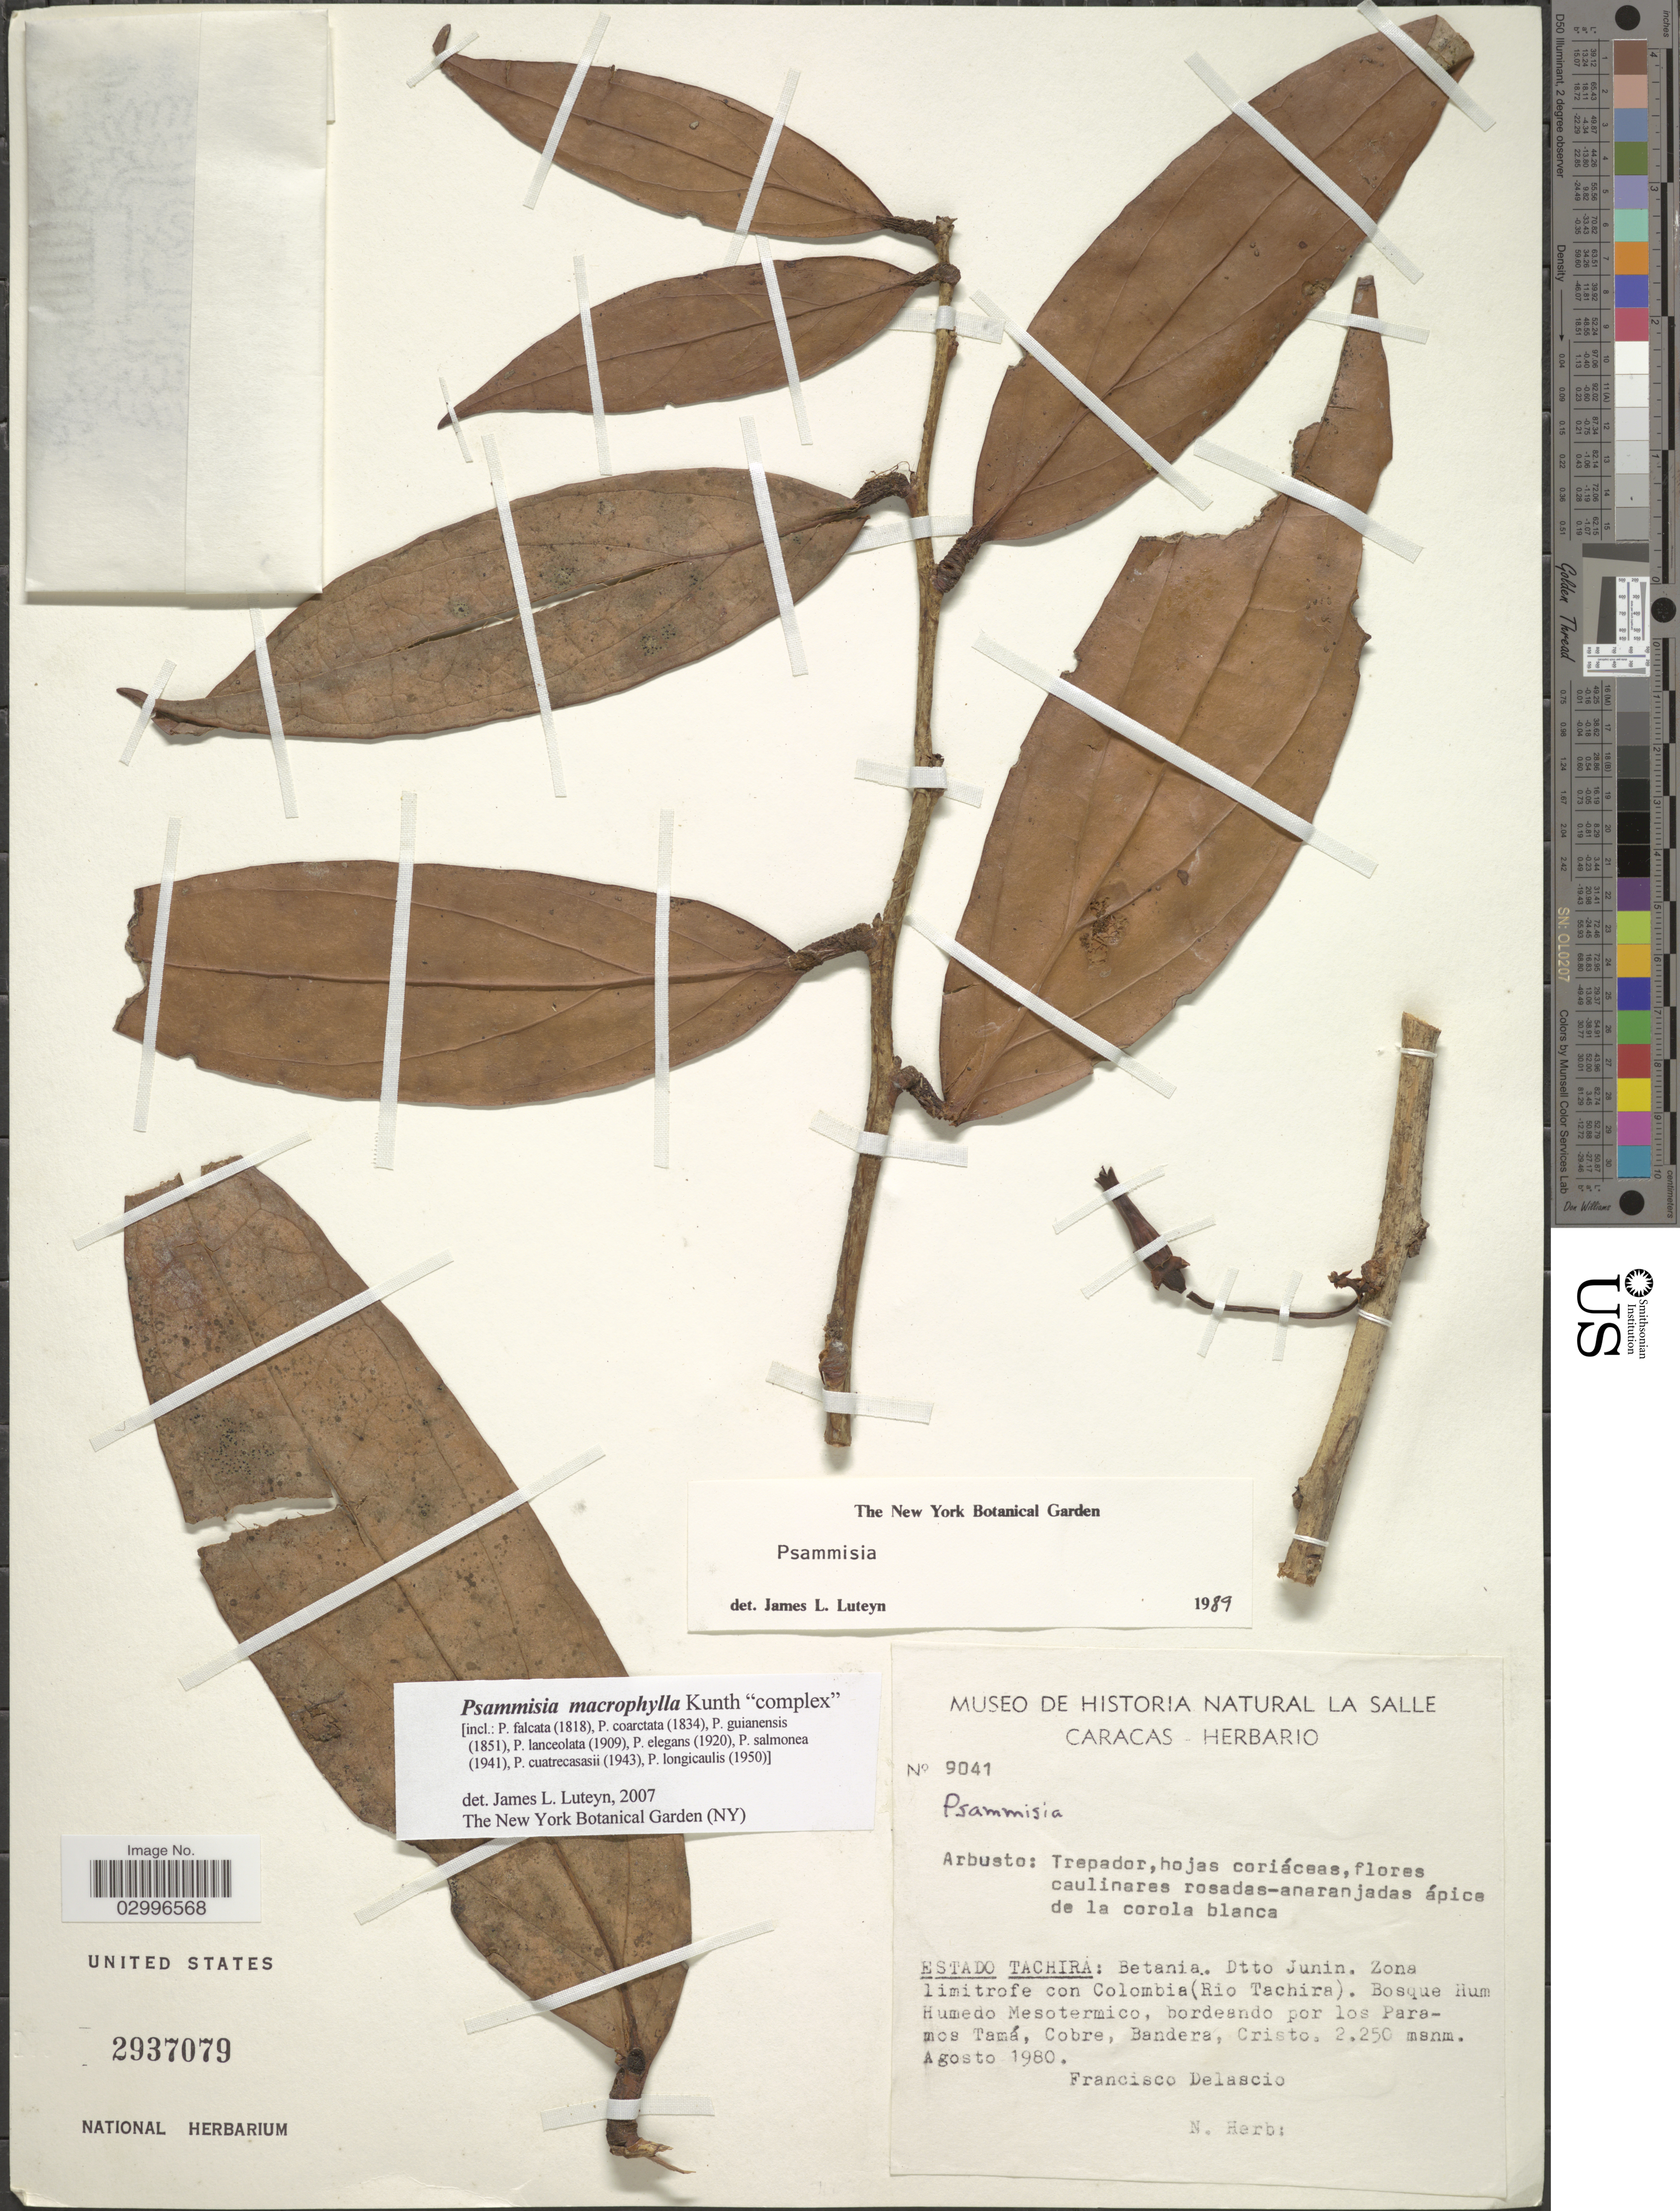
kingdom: Plantae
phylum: Tracheophyta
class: Magnoliopsida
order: Ericales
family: Ericaceae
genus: Psammisia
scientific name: Psammisia macrophylla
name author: (Kunth) Klotzsch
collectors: F. Delascio C.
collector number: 9041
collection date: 1980-08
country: Venezuela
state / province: Tachira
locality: Betania. Dtto Junin. zona limitrofe con Colombia (Rio Tachira).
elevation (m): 2250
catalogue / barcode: US 2937079